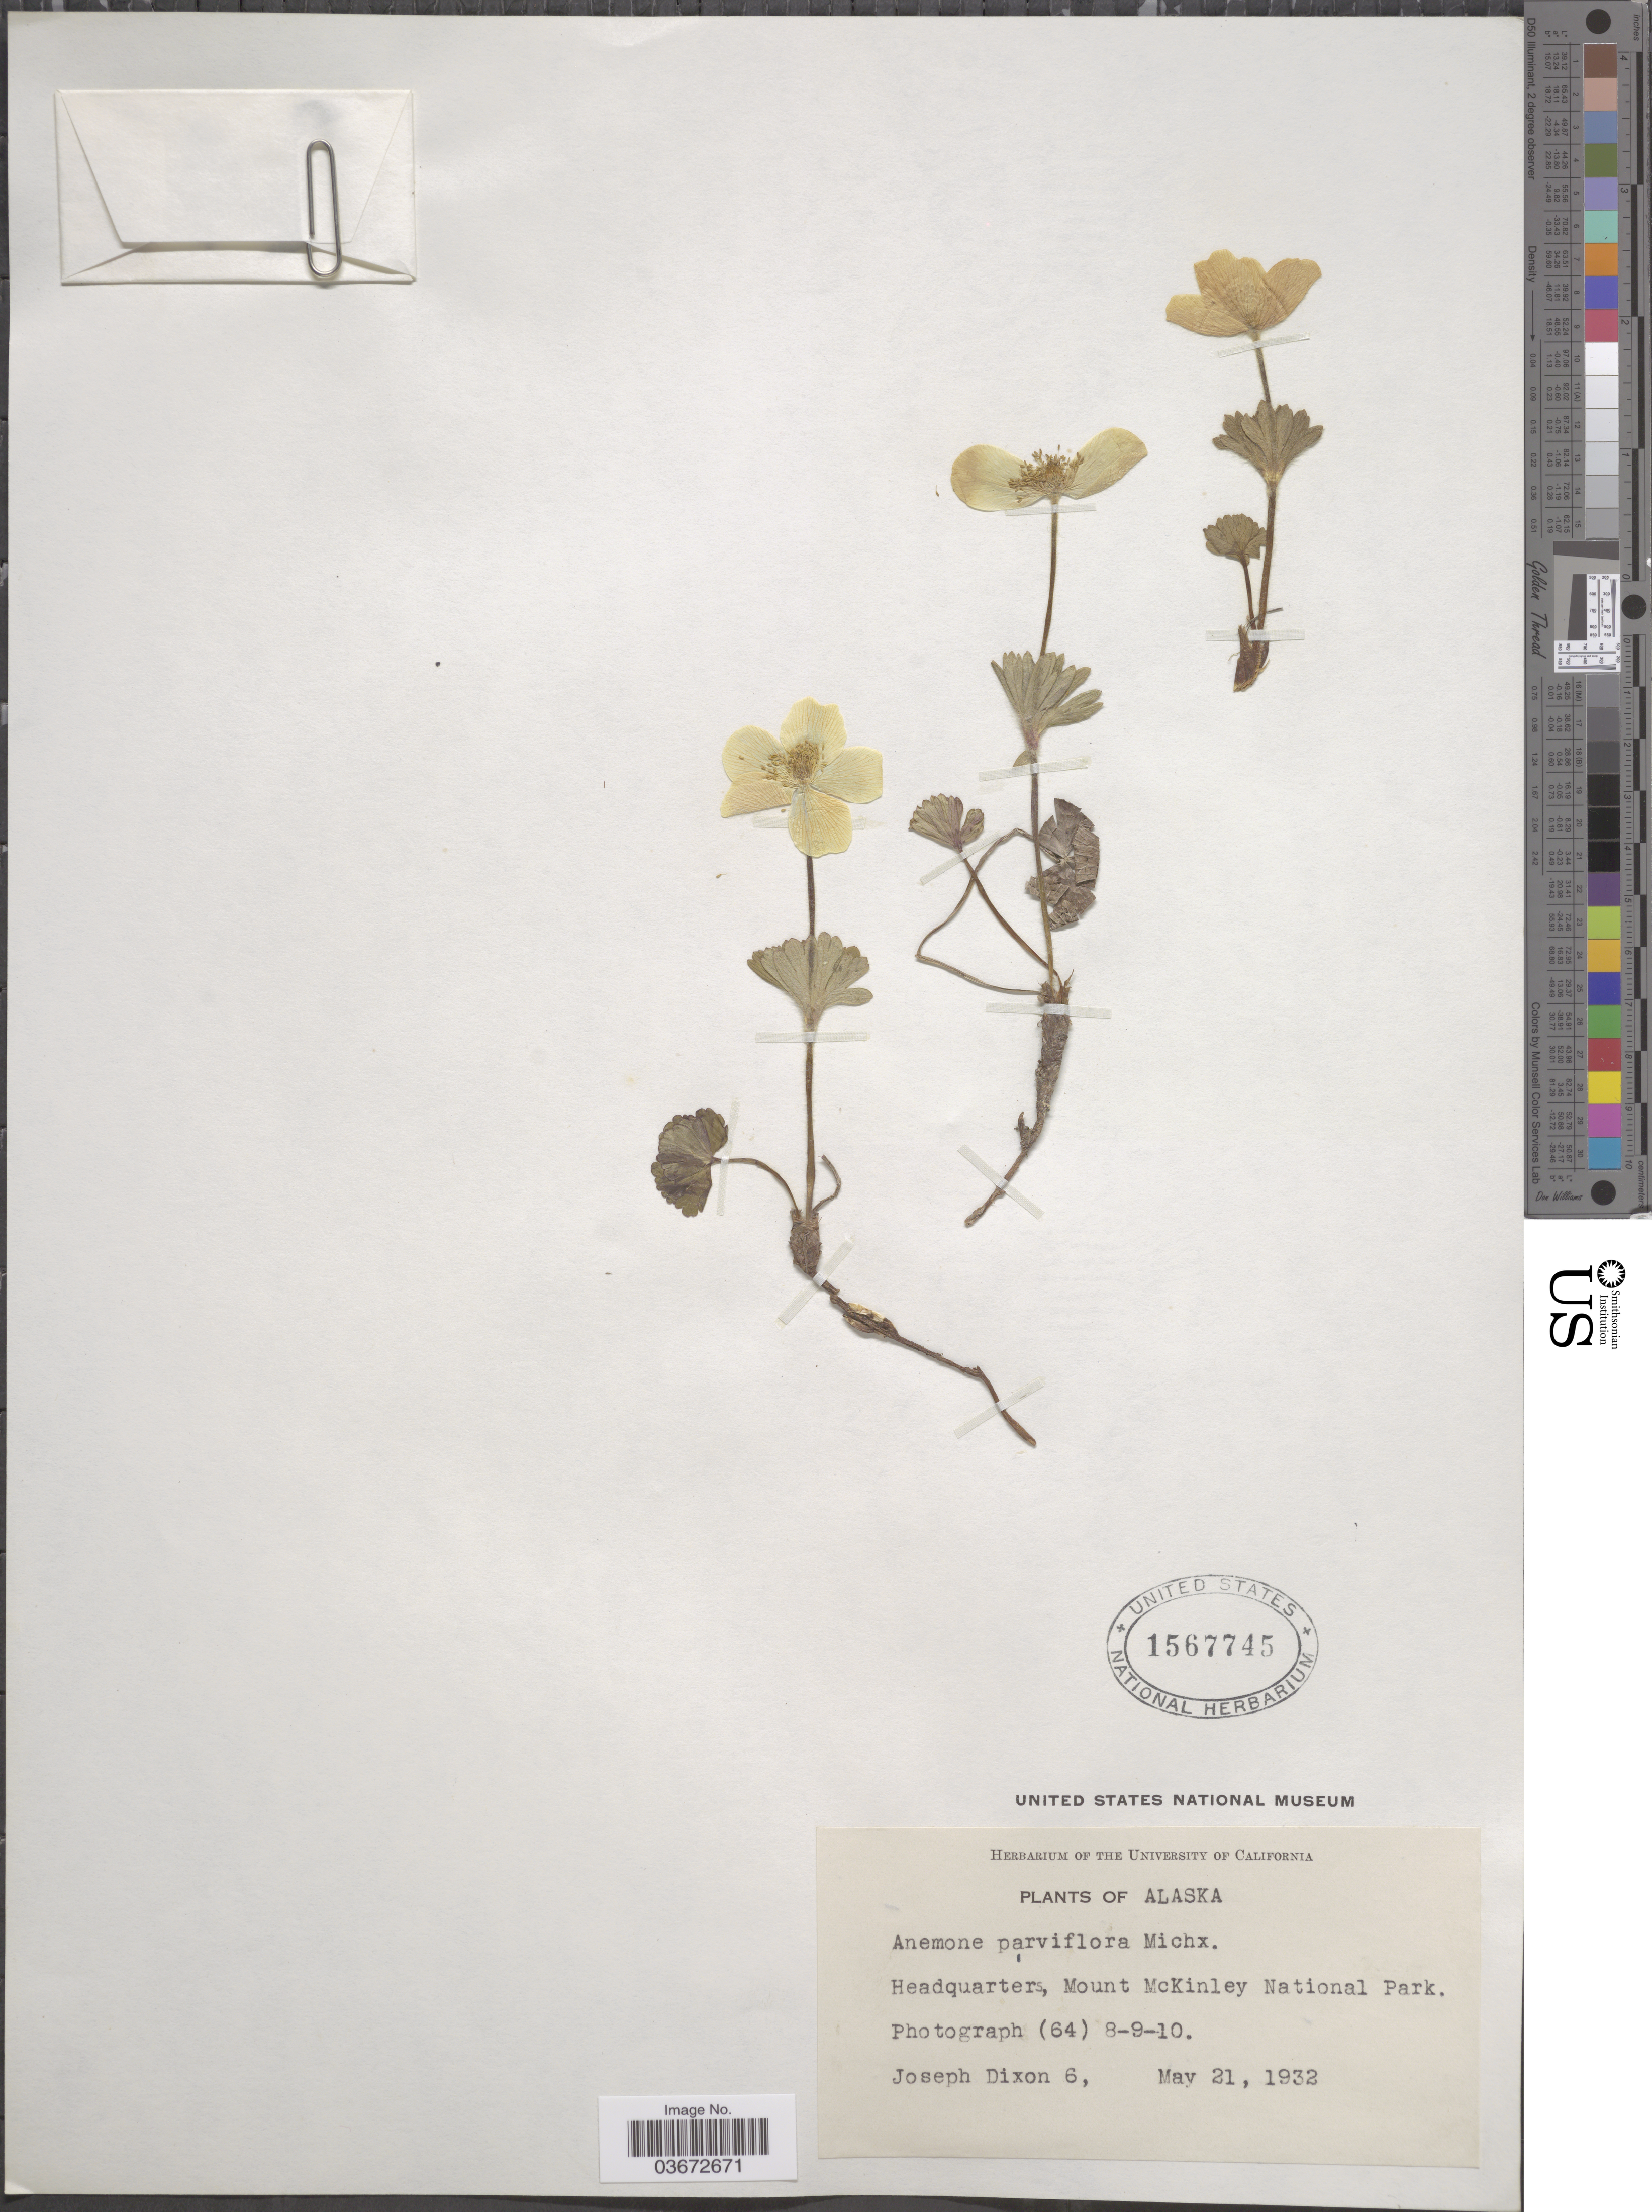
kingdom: Plantae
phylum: Tracheophyta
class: Magnoliopsida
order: Ranunculales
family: Ranunculaceae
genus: Anemone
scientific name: Anemone parviflora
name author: Michx.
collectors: J. Dixon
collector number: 6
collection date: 1932-05-21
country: United States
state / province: Alaska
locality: Headquarters, Mount McKinley National Park.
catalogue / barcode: US 1567745